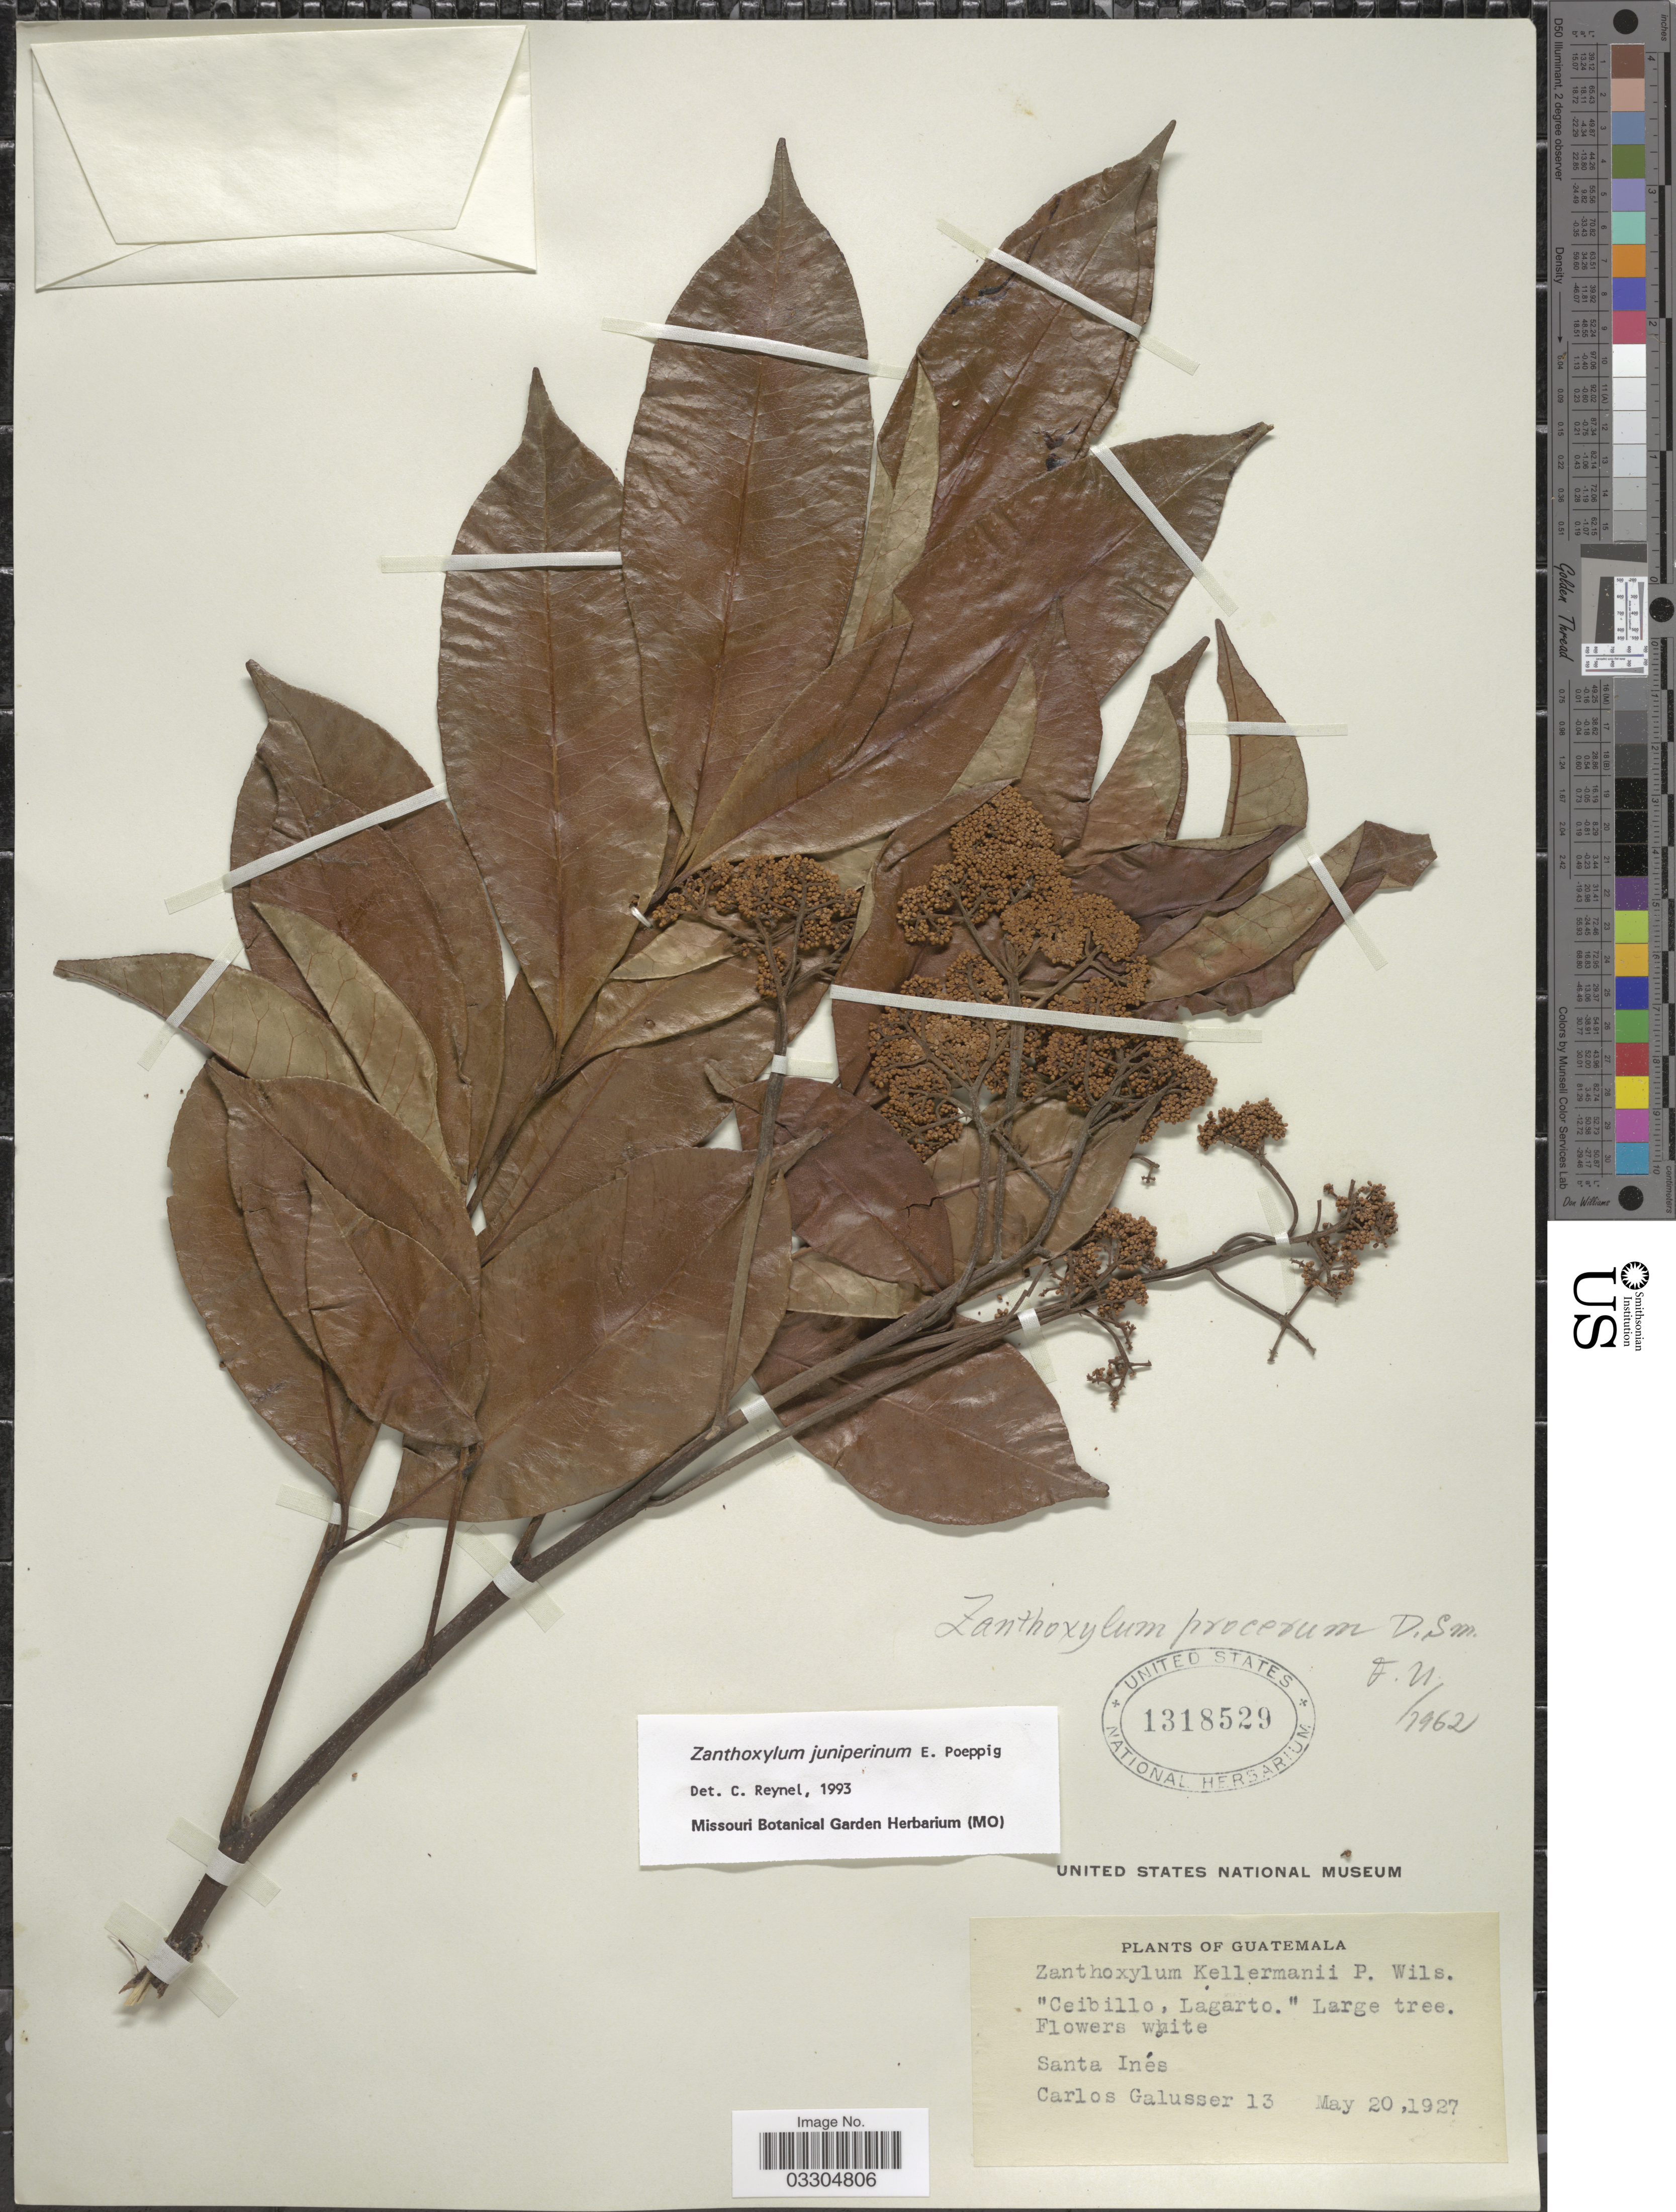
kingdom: Plantae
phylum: Tracheophyta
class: Magnoliopsida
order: Sapindales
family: Rutaceae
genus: Zanthoxylum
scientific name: Zanthoxylum procerum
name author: Donn. Sm.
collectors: C. Galusser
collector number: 13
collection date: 1927-05-20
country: Guatemala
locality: Santa Inés.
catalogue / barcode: US 1318529